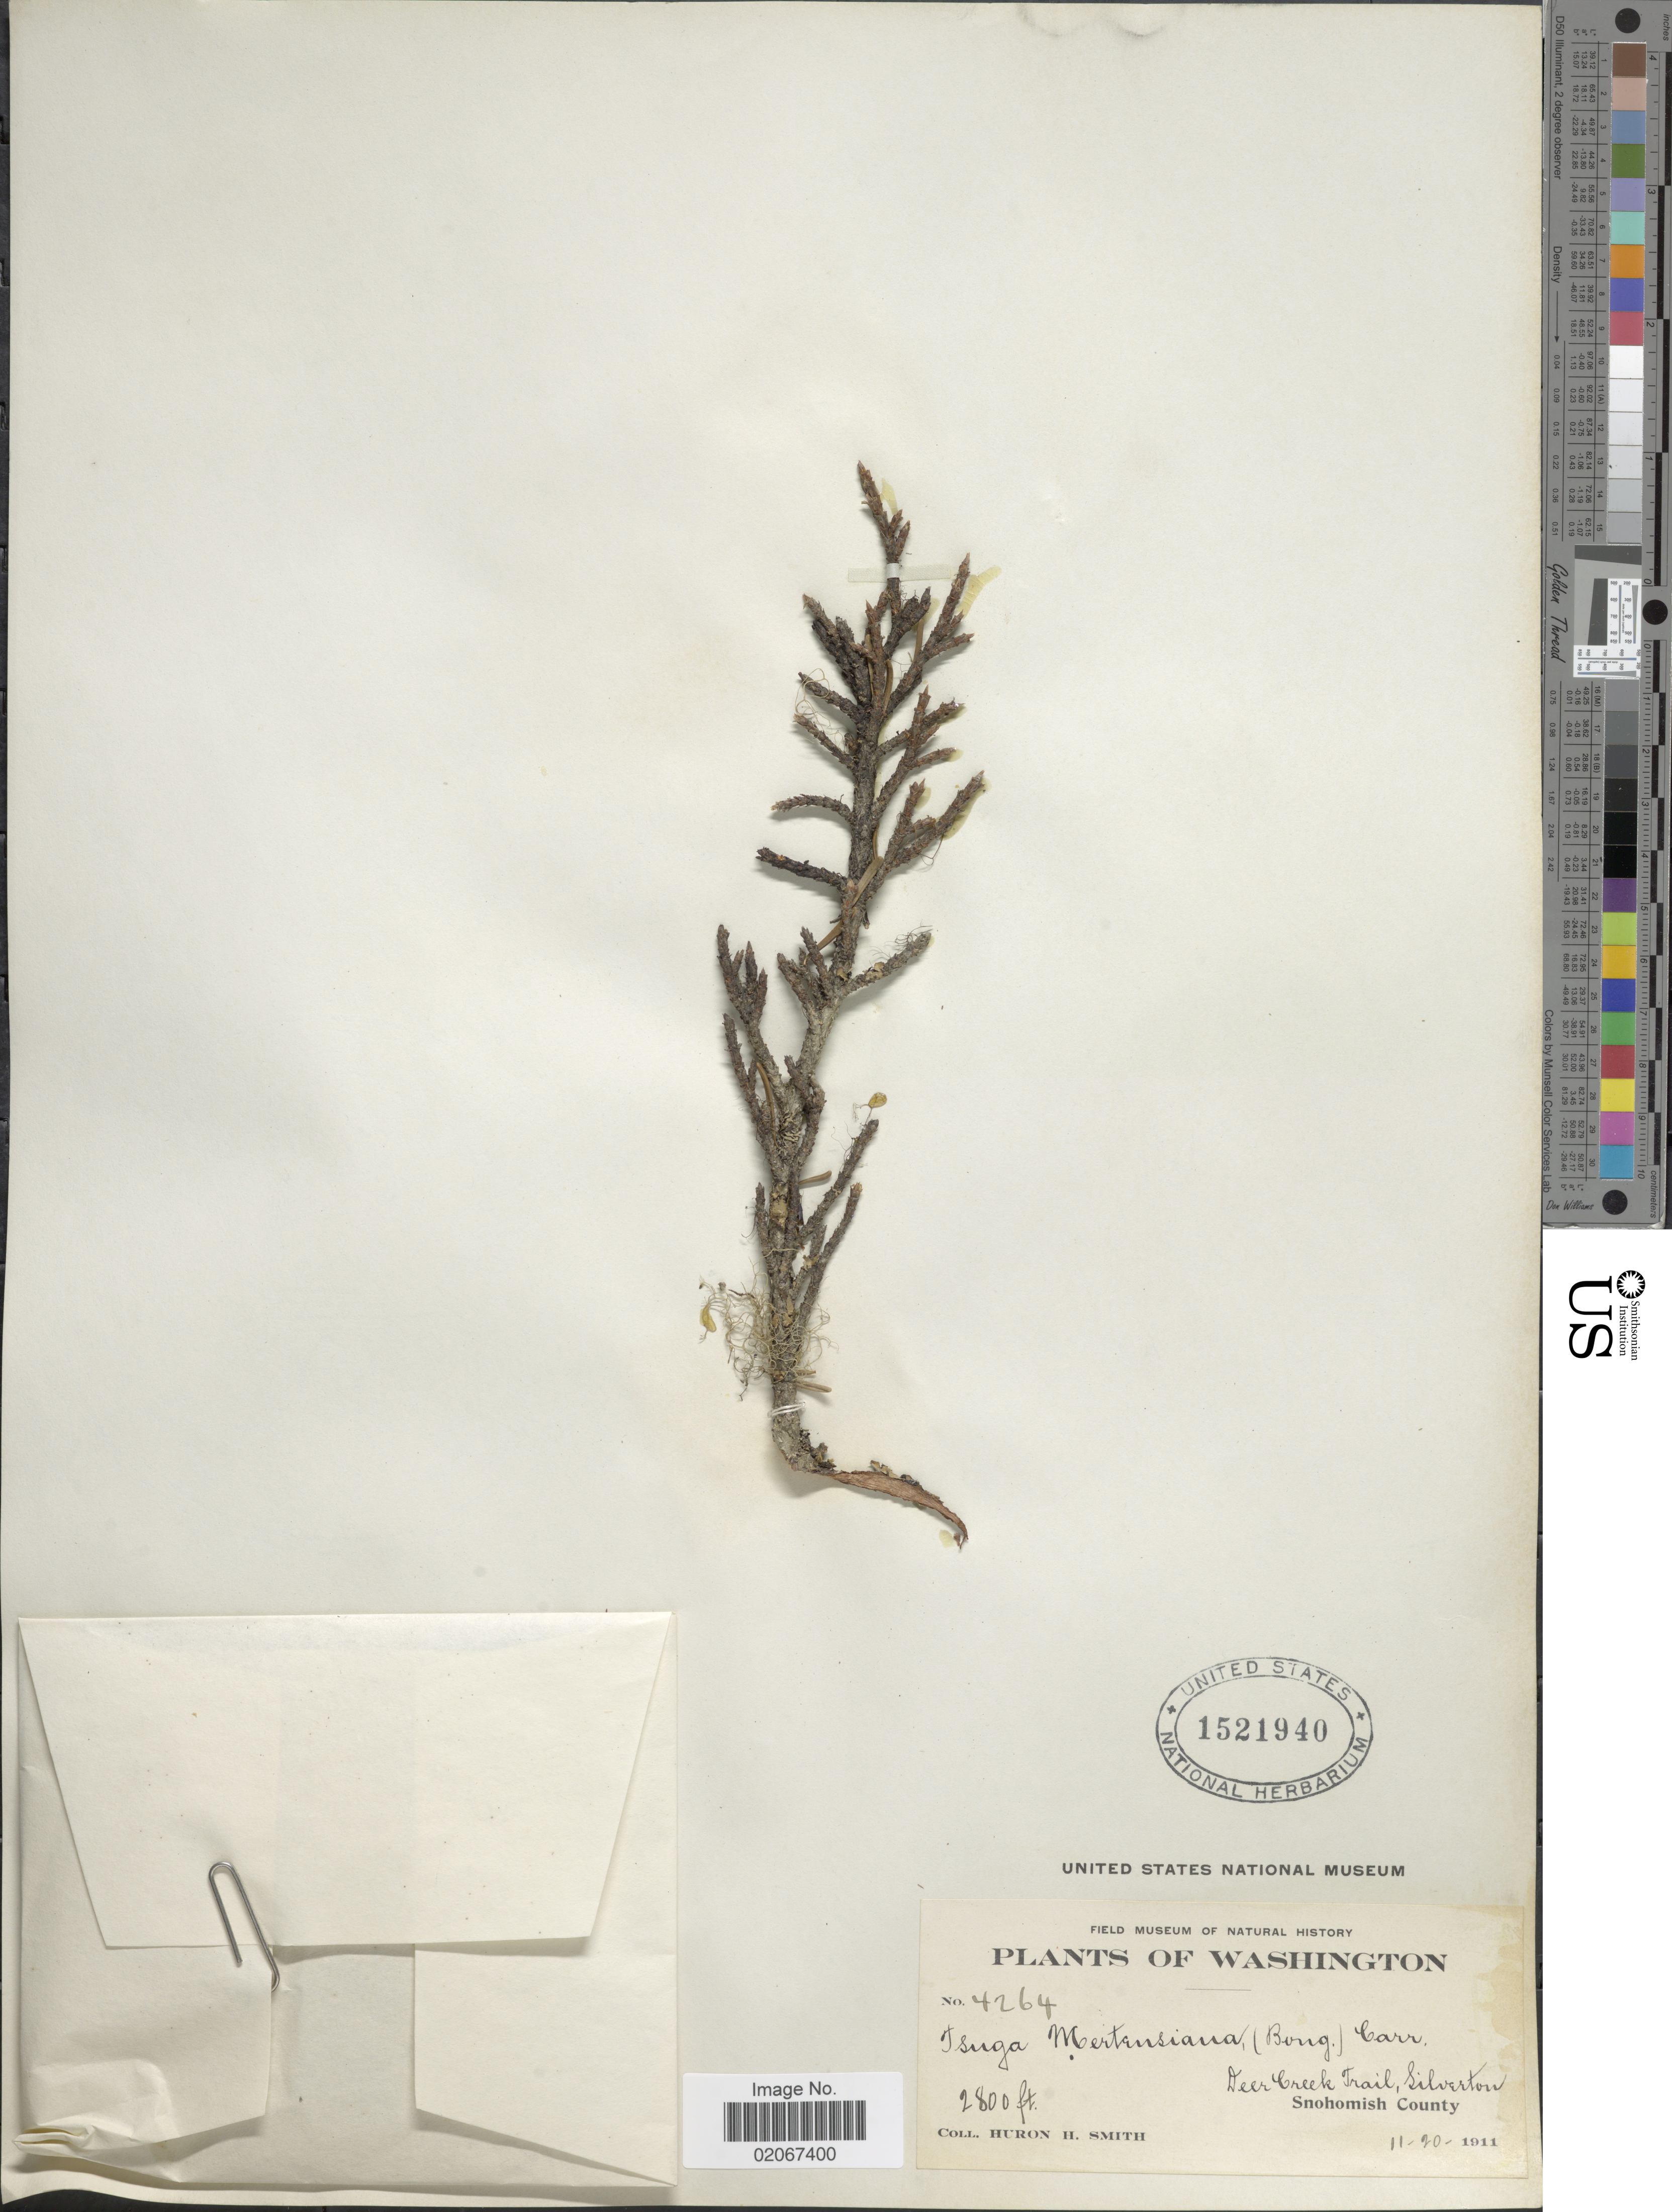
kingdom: Plantae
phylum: Tracheophyta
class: Pinopsida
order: Pinales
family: Pinaceae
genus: Tsuga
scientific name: Tsuga mertensiana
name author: (Bong.) Carrière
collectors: Huron H. Smith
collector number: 4264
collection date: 1911-11-20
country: United States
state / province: Washington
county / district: Snohomish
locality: Deer Creek Trail, Silverton. Snohomish County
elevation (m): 853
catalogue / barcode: US 1521940